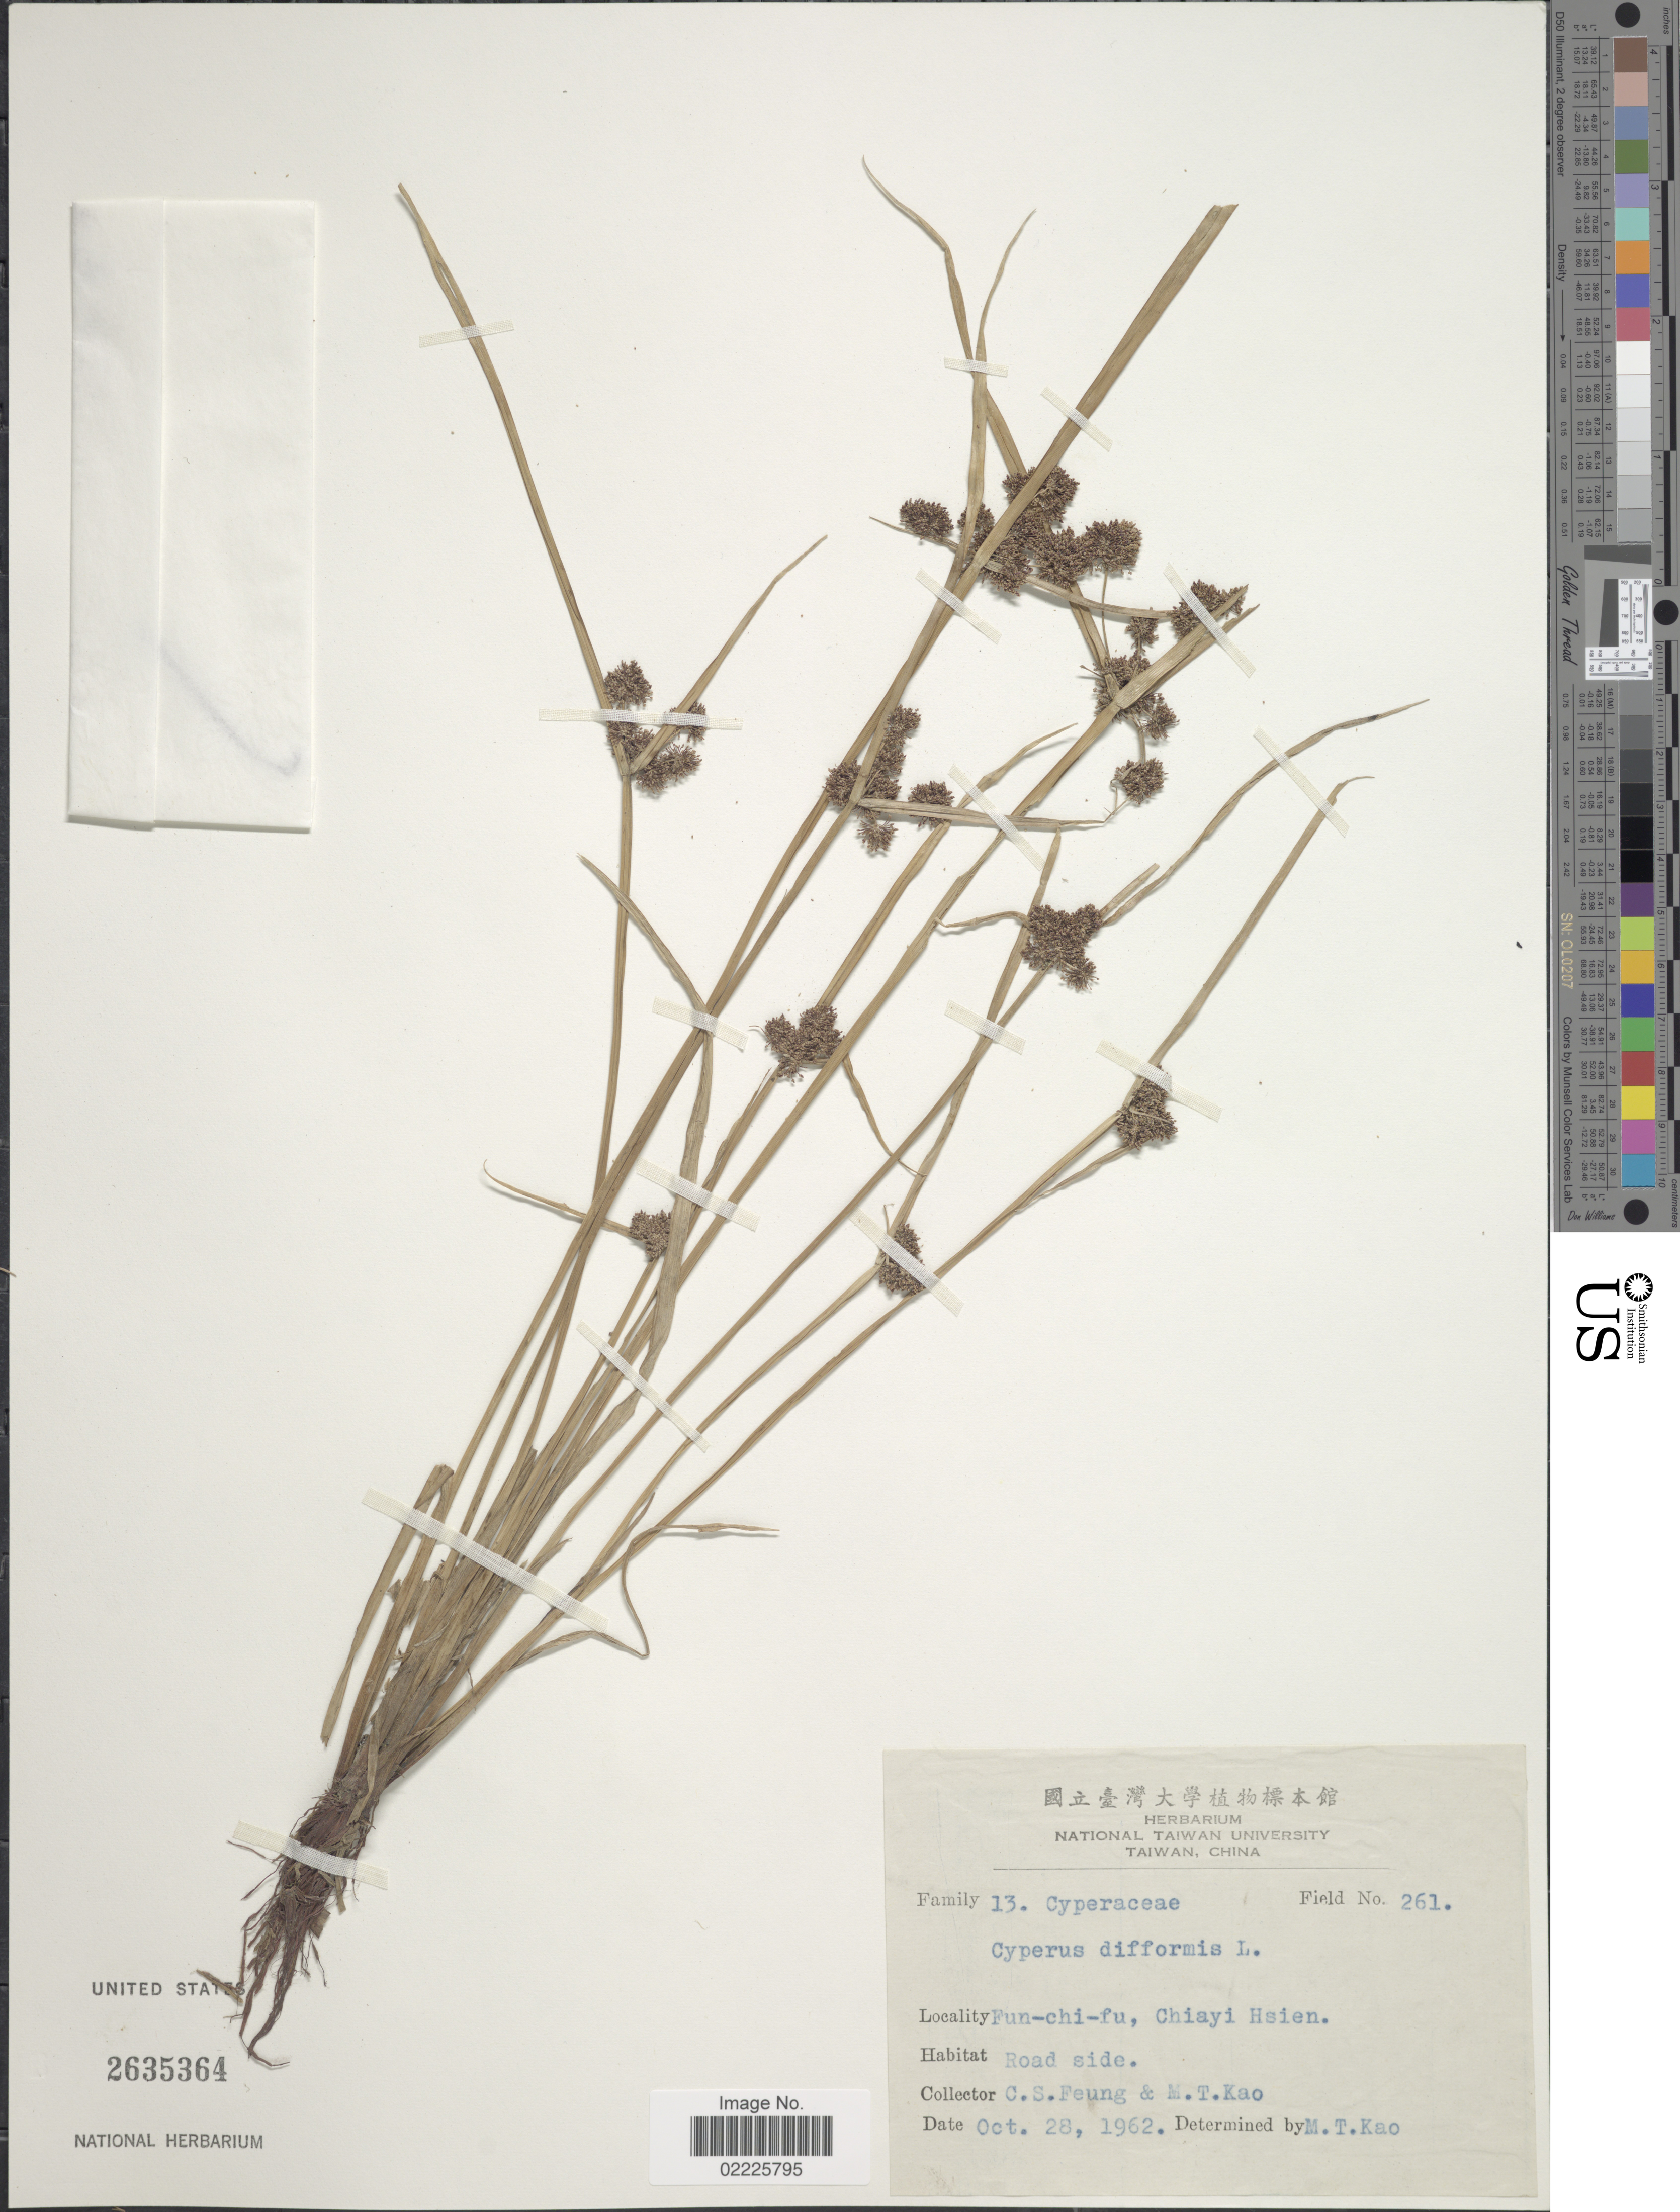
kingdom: Plantae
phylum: Tracheophyta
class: Liliopsida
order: Poales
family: Cyperaceae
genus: Cyperus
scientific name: Cyperus difformis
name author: L.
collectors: C. Feung & M. T. Kao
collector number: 261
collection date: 1962-10-28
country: Taiwan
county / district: Chiayi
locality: Fun-chi-fu. Chiayi Hsien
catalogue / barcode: US 2635364